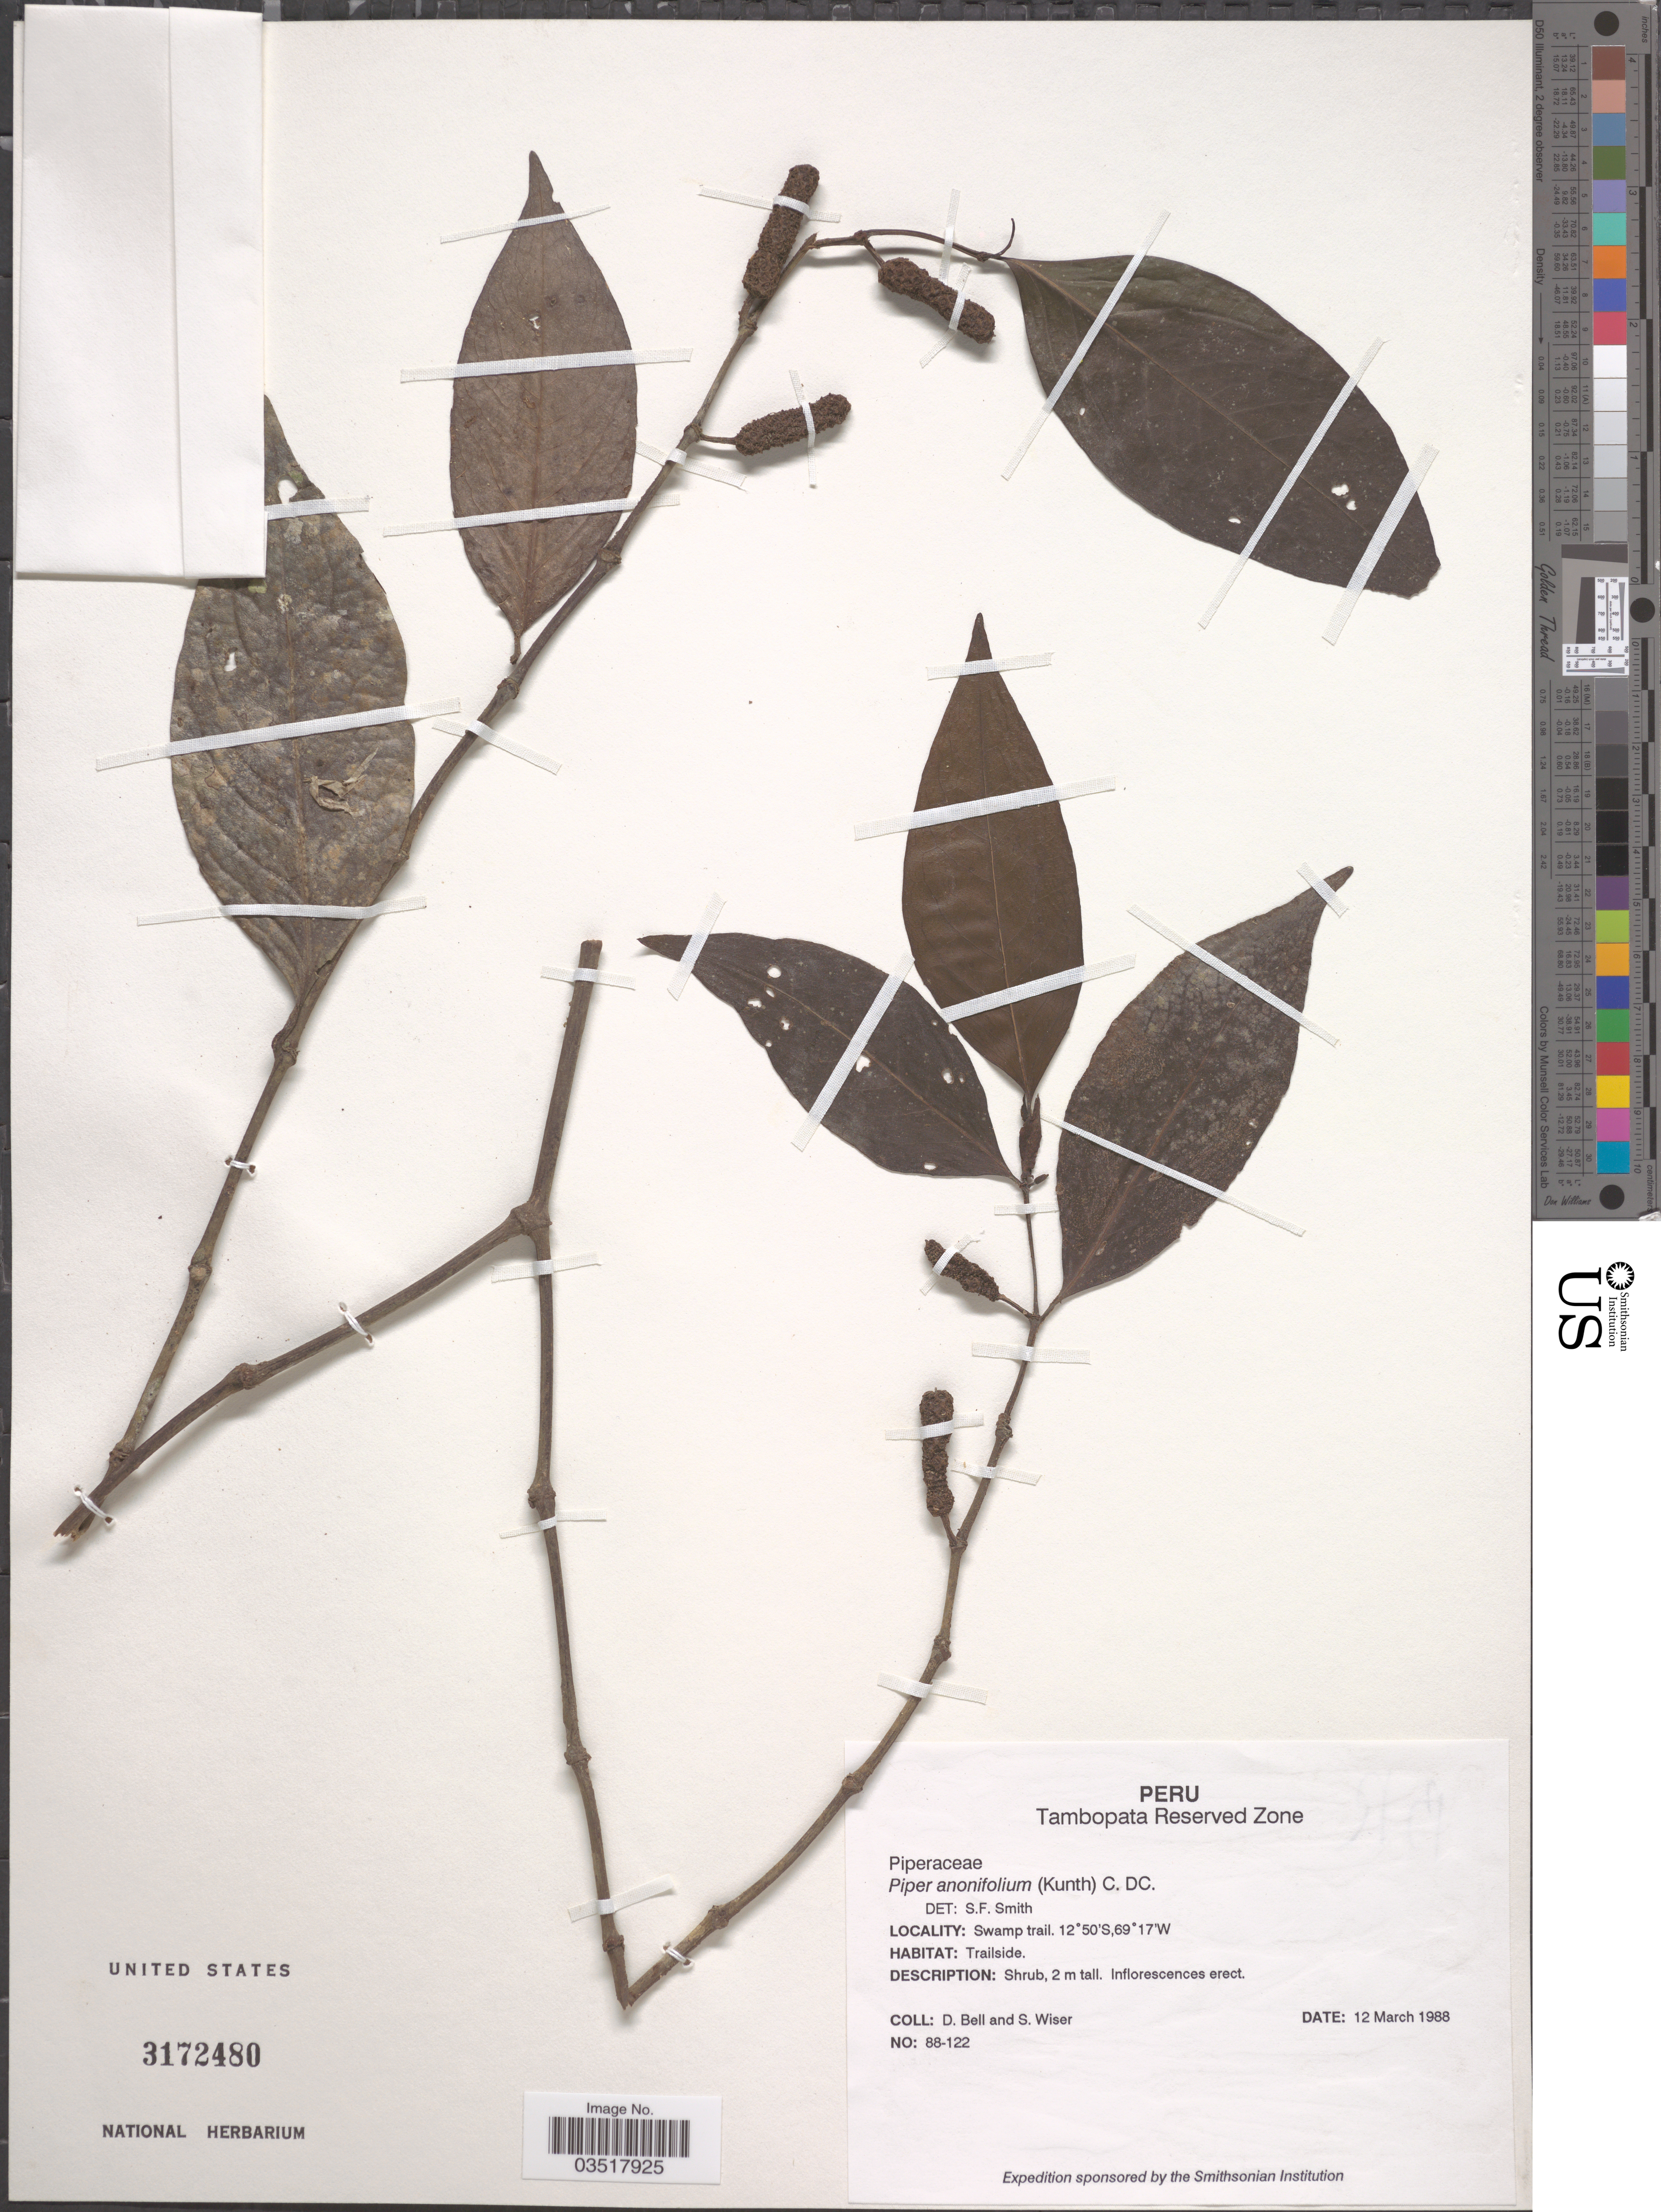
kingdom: Plantae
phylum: Tracheophyta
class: Magnoliopsida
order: Piperales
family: Piperaceae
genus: Piper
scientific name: Piper anonifolium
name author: (Kunth) C. DC.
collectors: D. A. Bell & S. Wiser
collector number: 88-122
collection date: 1988-03-12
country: Peru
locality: Tambopata Reserved Zone. Swamp trail.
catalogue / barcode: US 3172480